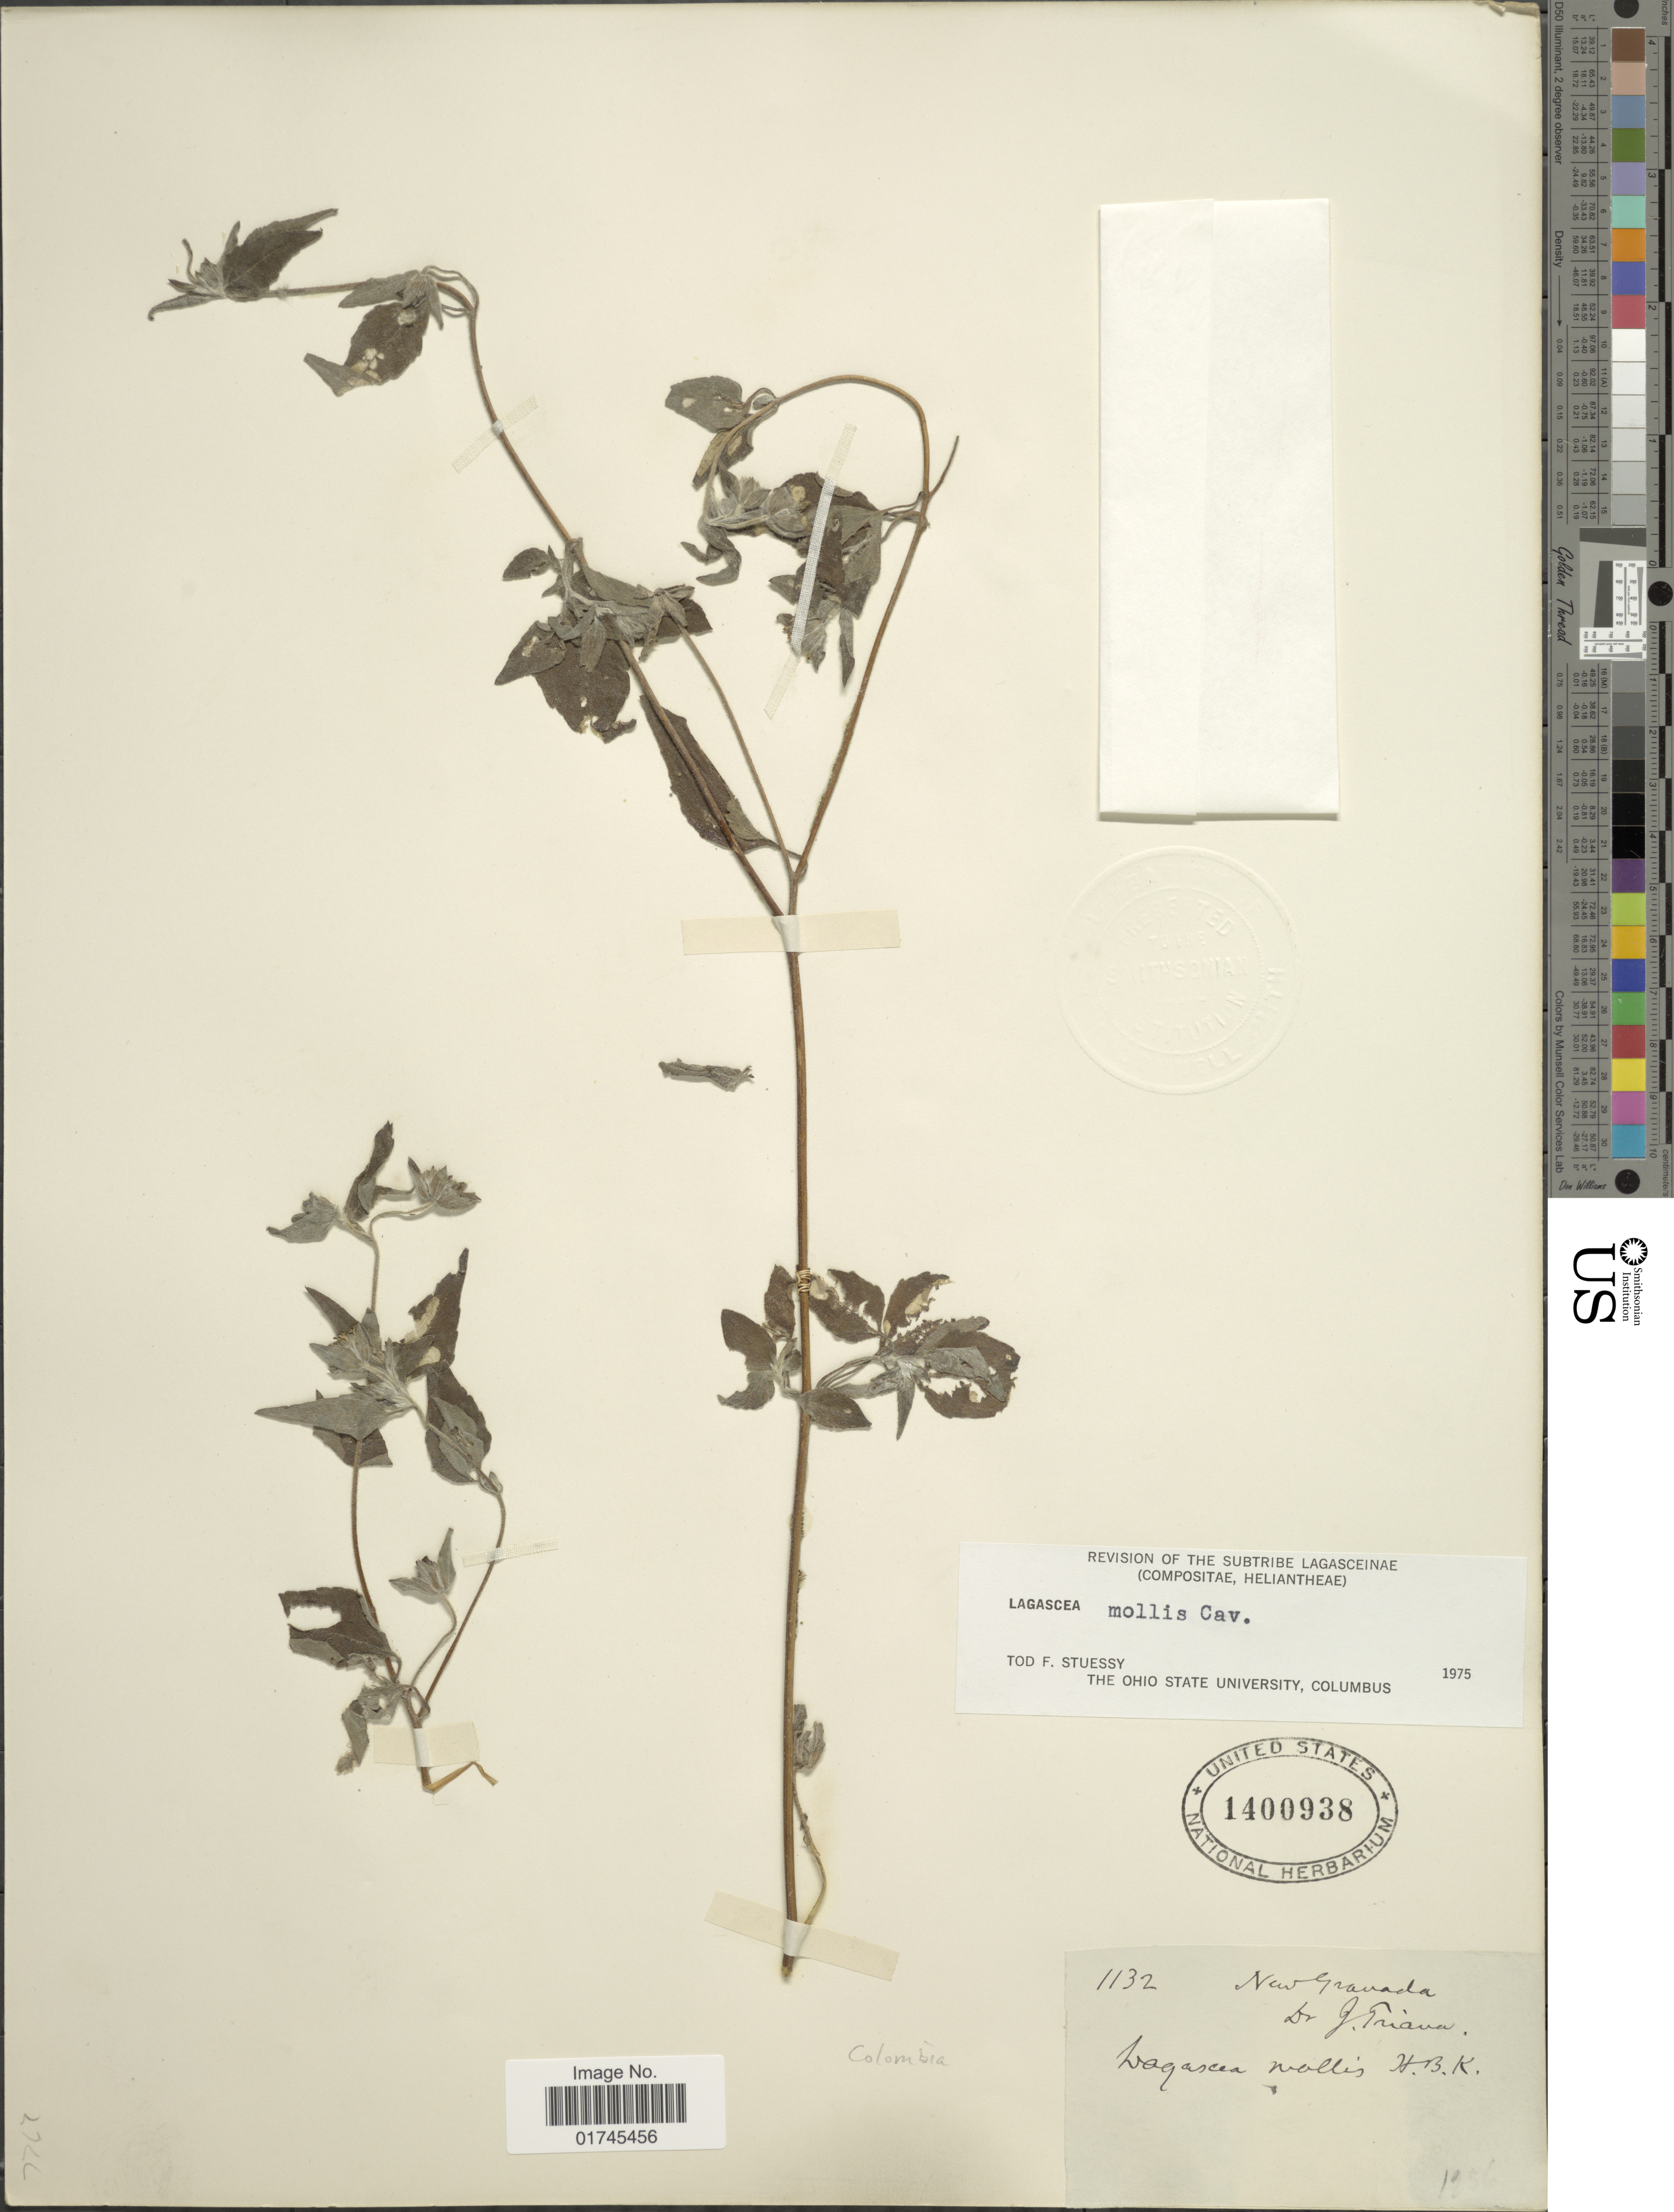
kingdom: Plantae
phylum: Tracheophyta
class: Magnoliopsida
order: Asterales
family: Asteraceae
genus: Lagascea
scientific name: Lagascea mollis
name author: Cav.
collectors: J. Triana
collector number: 1132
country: Colombia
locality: New Granada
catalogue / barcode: US 1400938